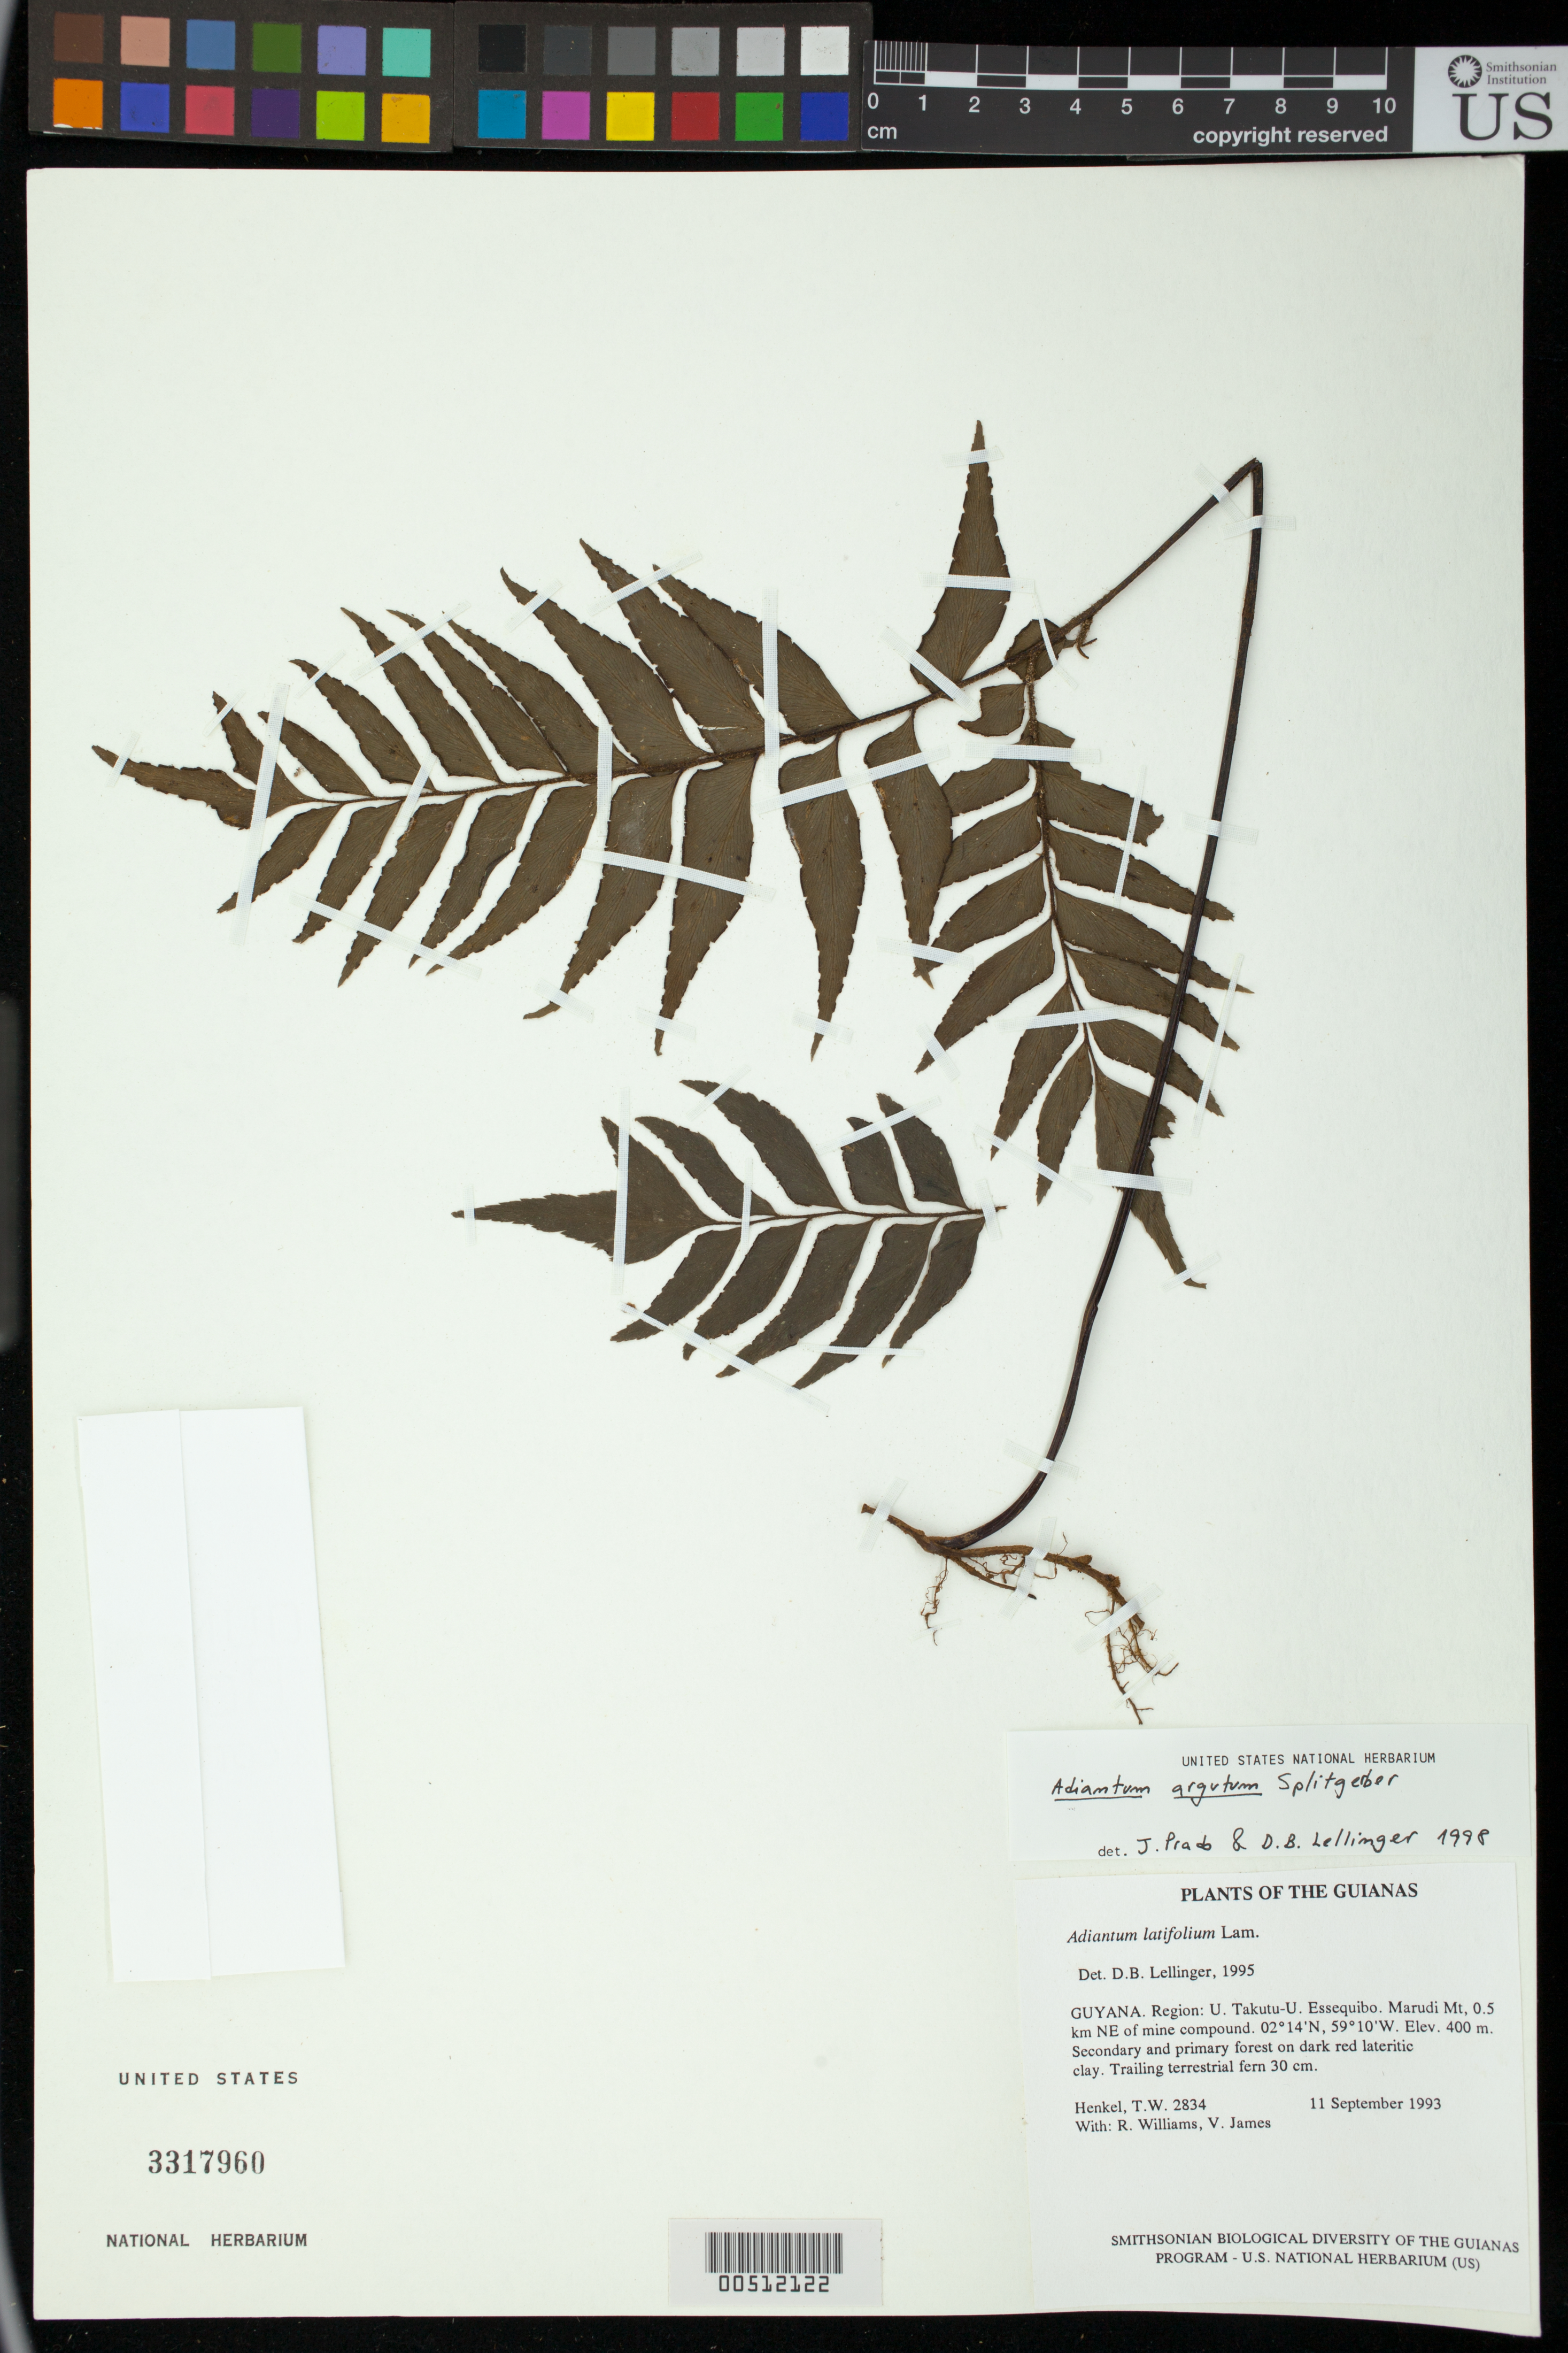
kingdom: Plantae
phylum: Tracheophyta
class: Polypodiopsida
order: Polypodiales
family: Pteridaceae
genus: Adiantum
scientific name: Adiantum argutum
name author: Splitg.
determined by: Boudrie, M.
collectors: T. Henkel, R. Williams & V. James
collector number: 2834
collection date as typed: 11 September 1993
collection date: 1993-09-11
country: Guyana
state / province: U. Takutu-U. Essequibo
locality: Marudi Mt, 0.5 km NE of mine compound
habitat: Secondary and primary forest on dark red lateritic clay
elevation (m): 400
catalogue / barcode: US 3317960